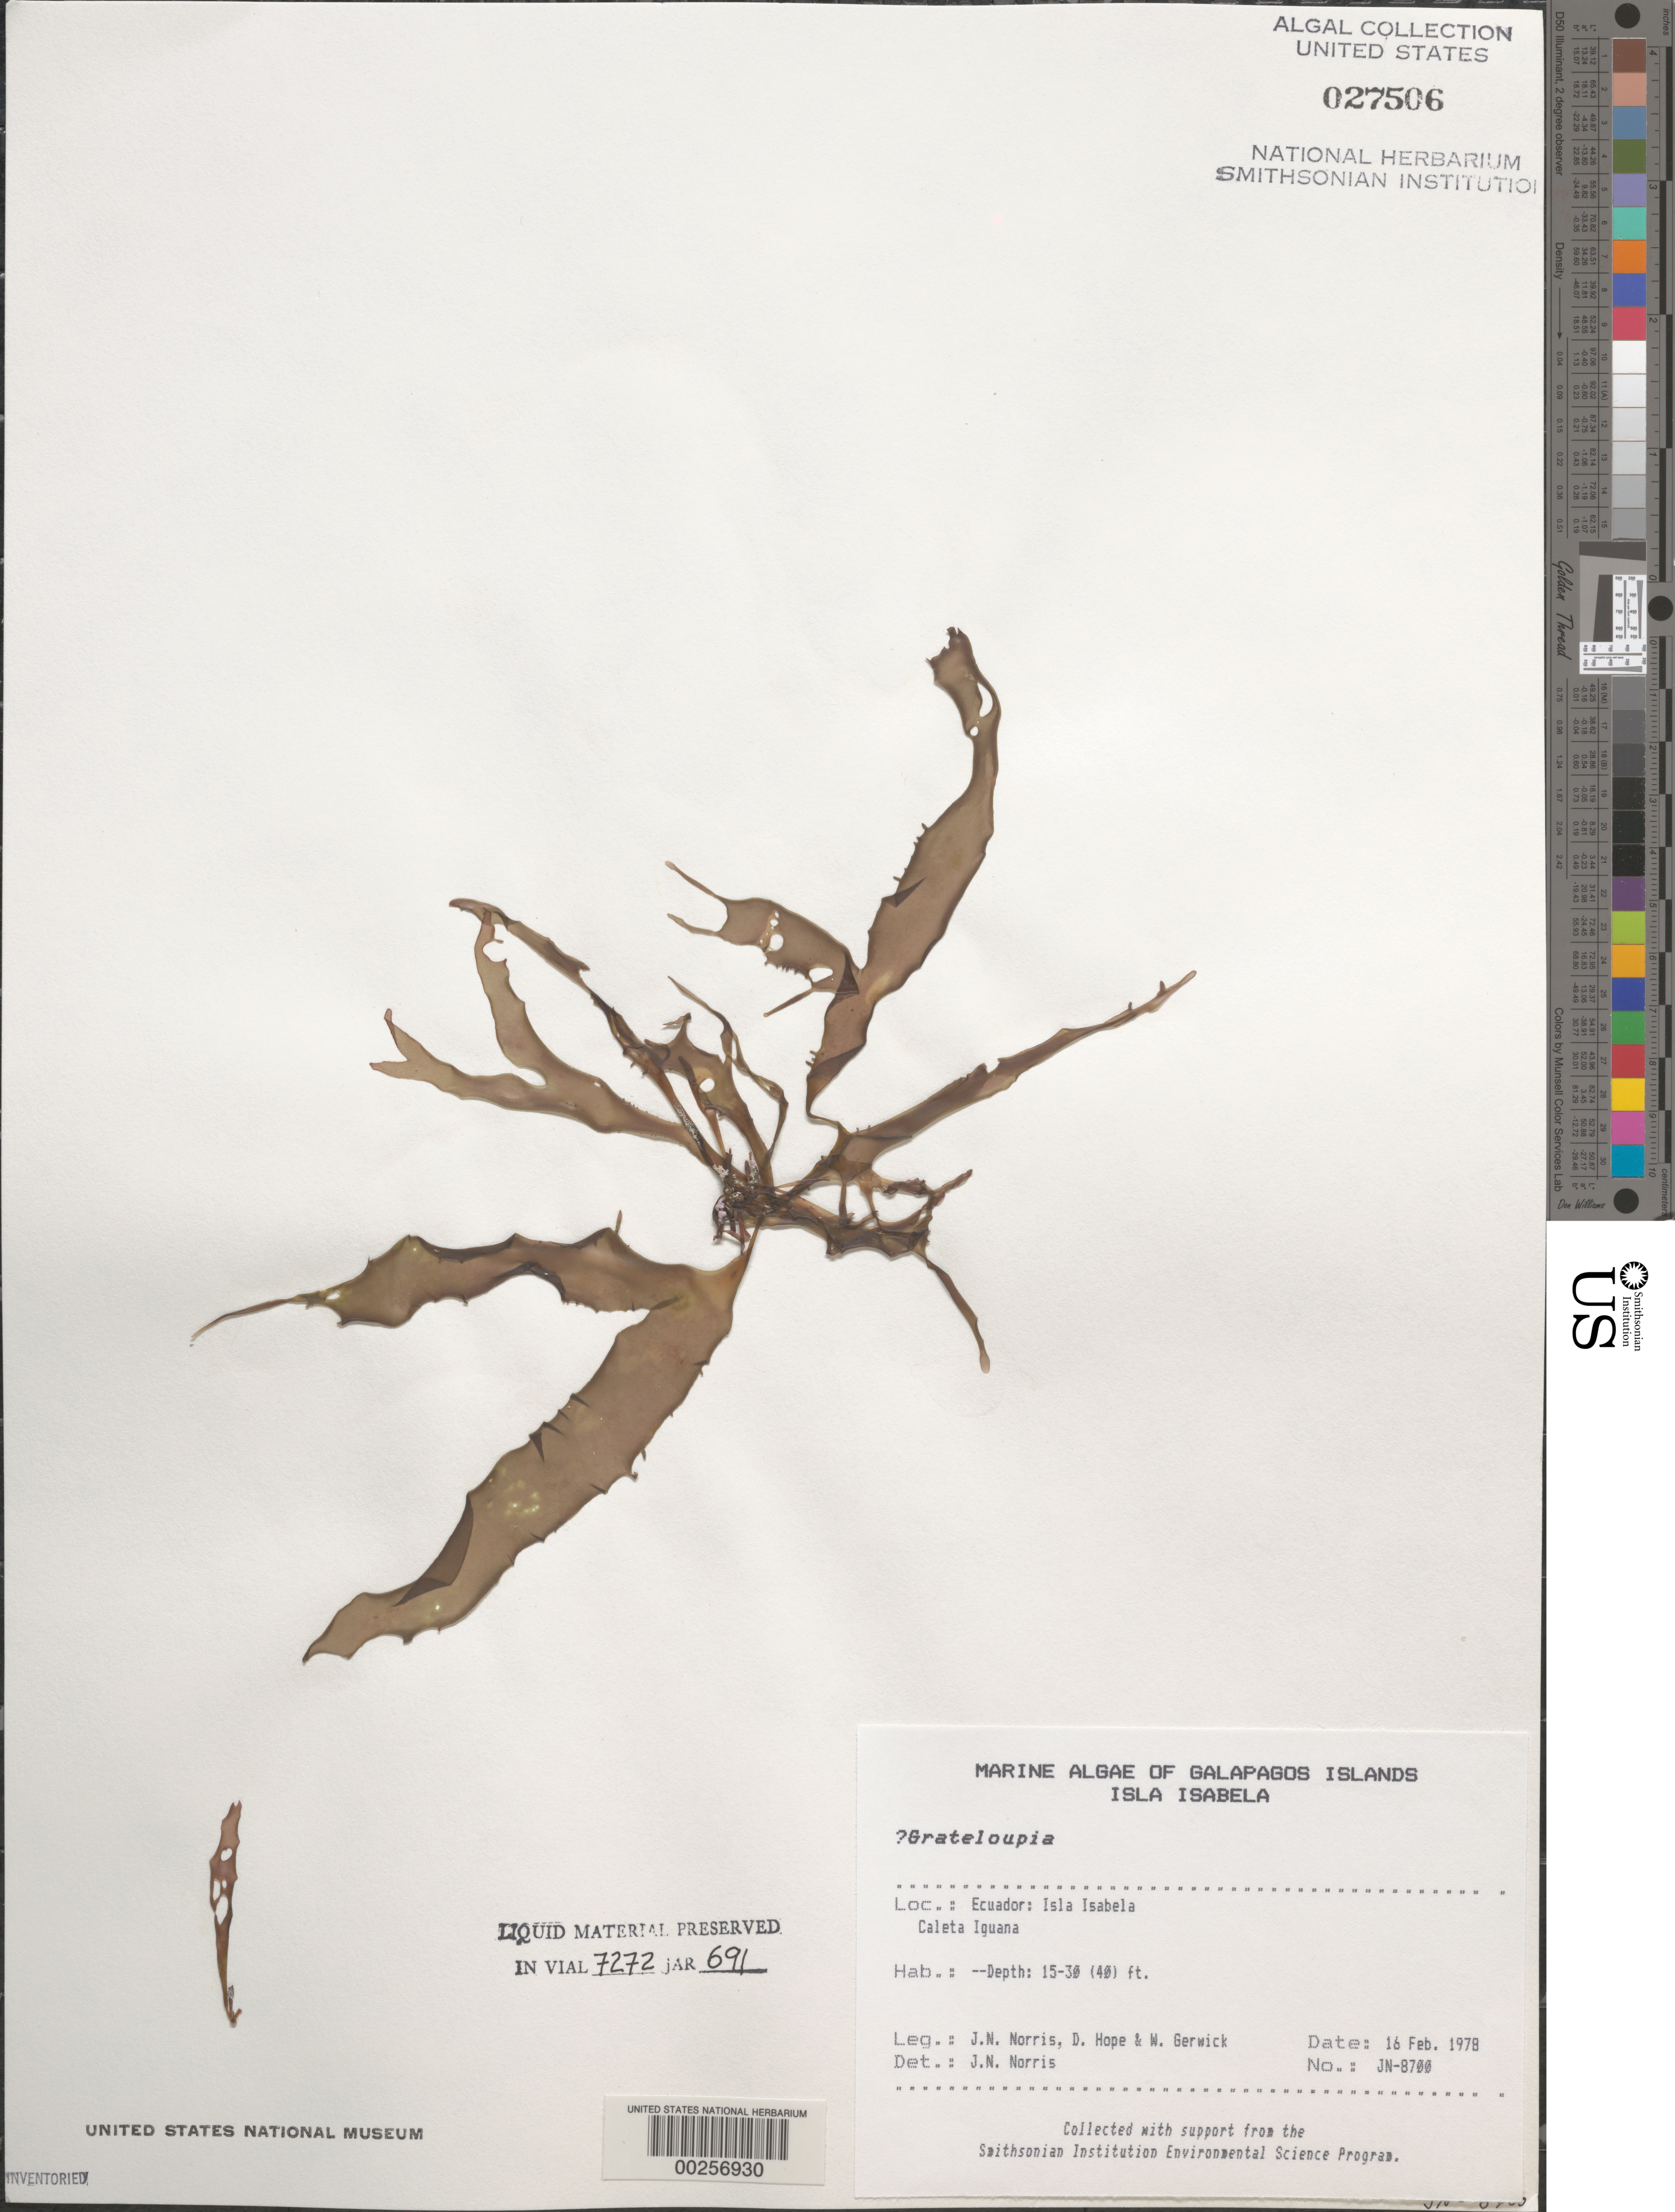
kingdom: Plantae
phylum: Rhodophyta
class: Florideophyceae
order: Halymeniales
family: Halymeniaceae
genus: Grateloupia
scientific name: Grateloupia sp.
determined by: Norris, James N.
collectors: J. N. Norris, D. Hope & W. Gerwick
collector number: JN-8700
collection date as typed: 16 Feb 1978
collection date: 1978-02-16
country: Ecuador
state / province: Colón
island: Isabela [Albemarle]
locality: Caleta Iguana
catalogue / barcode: US 27506